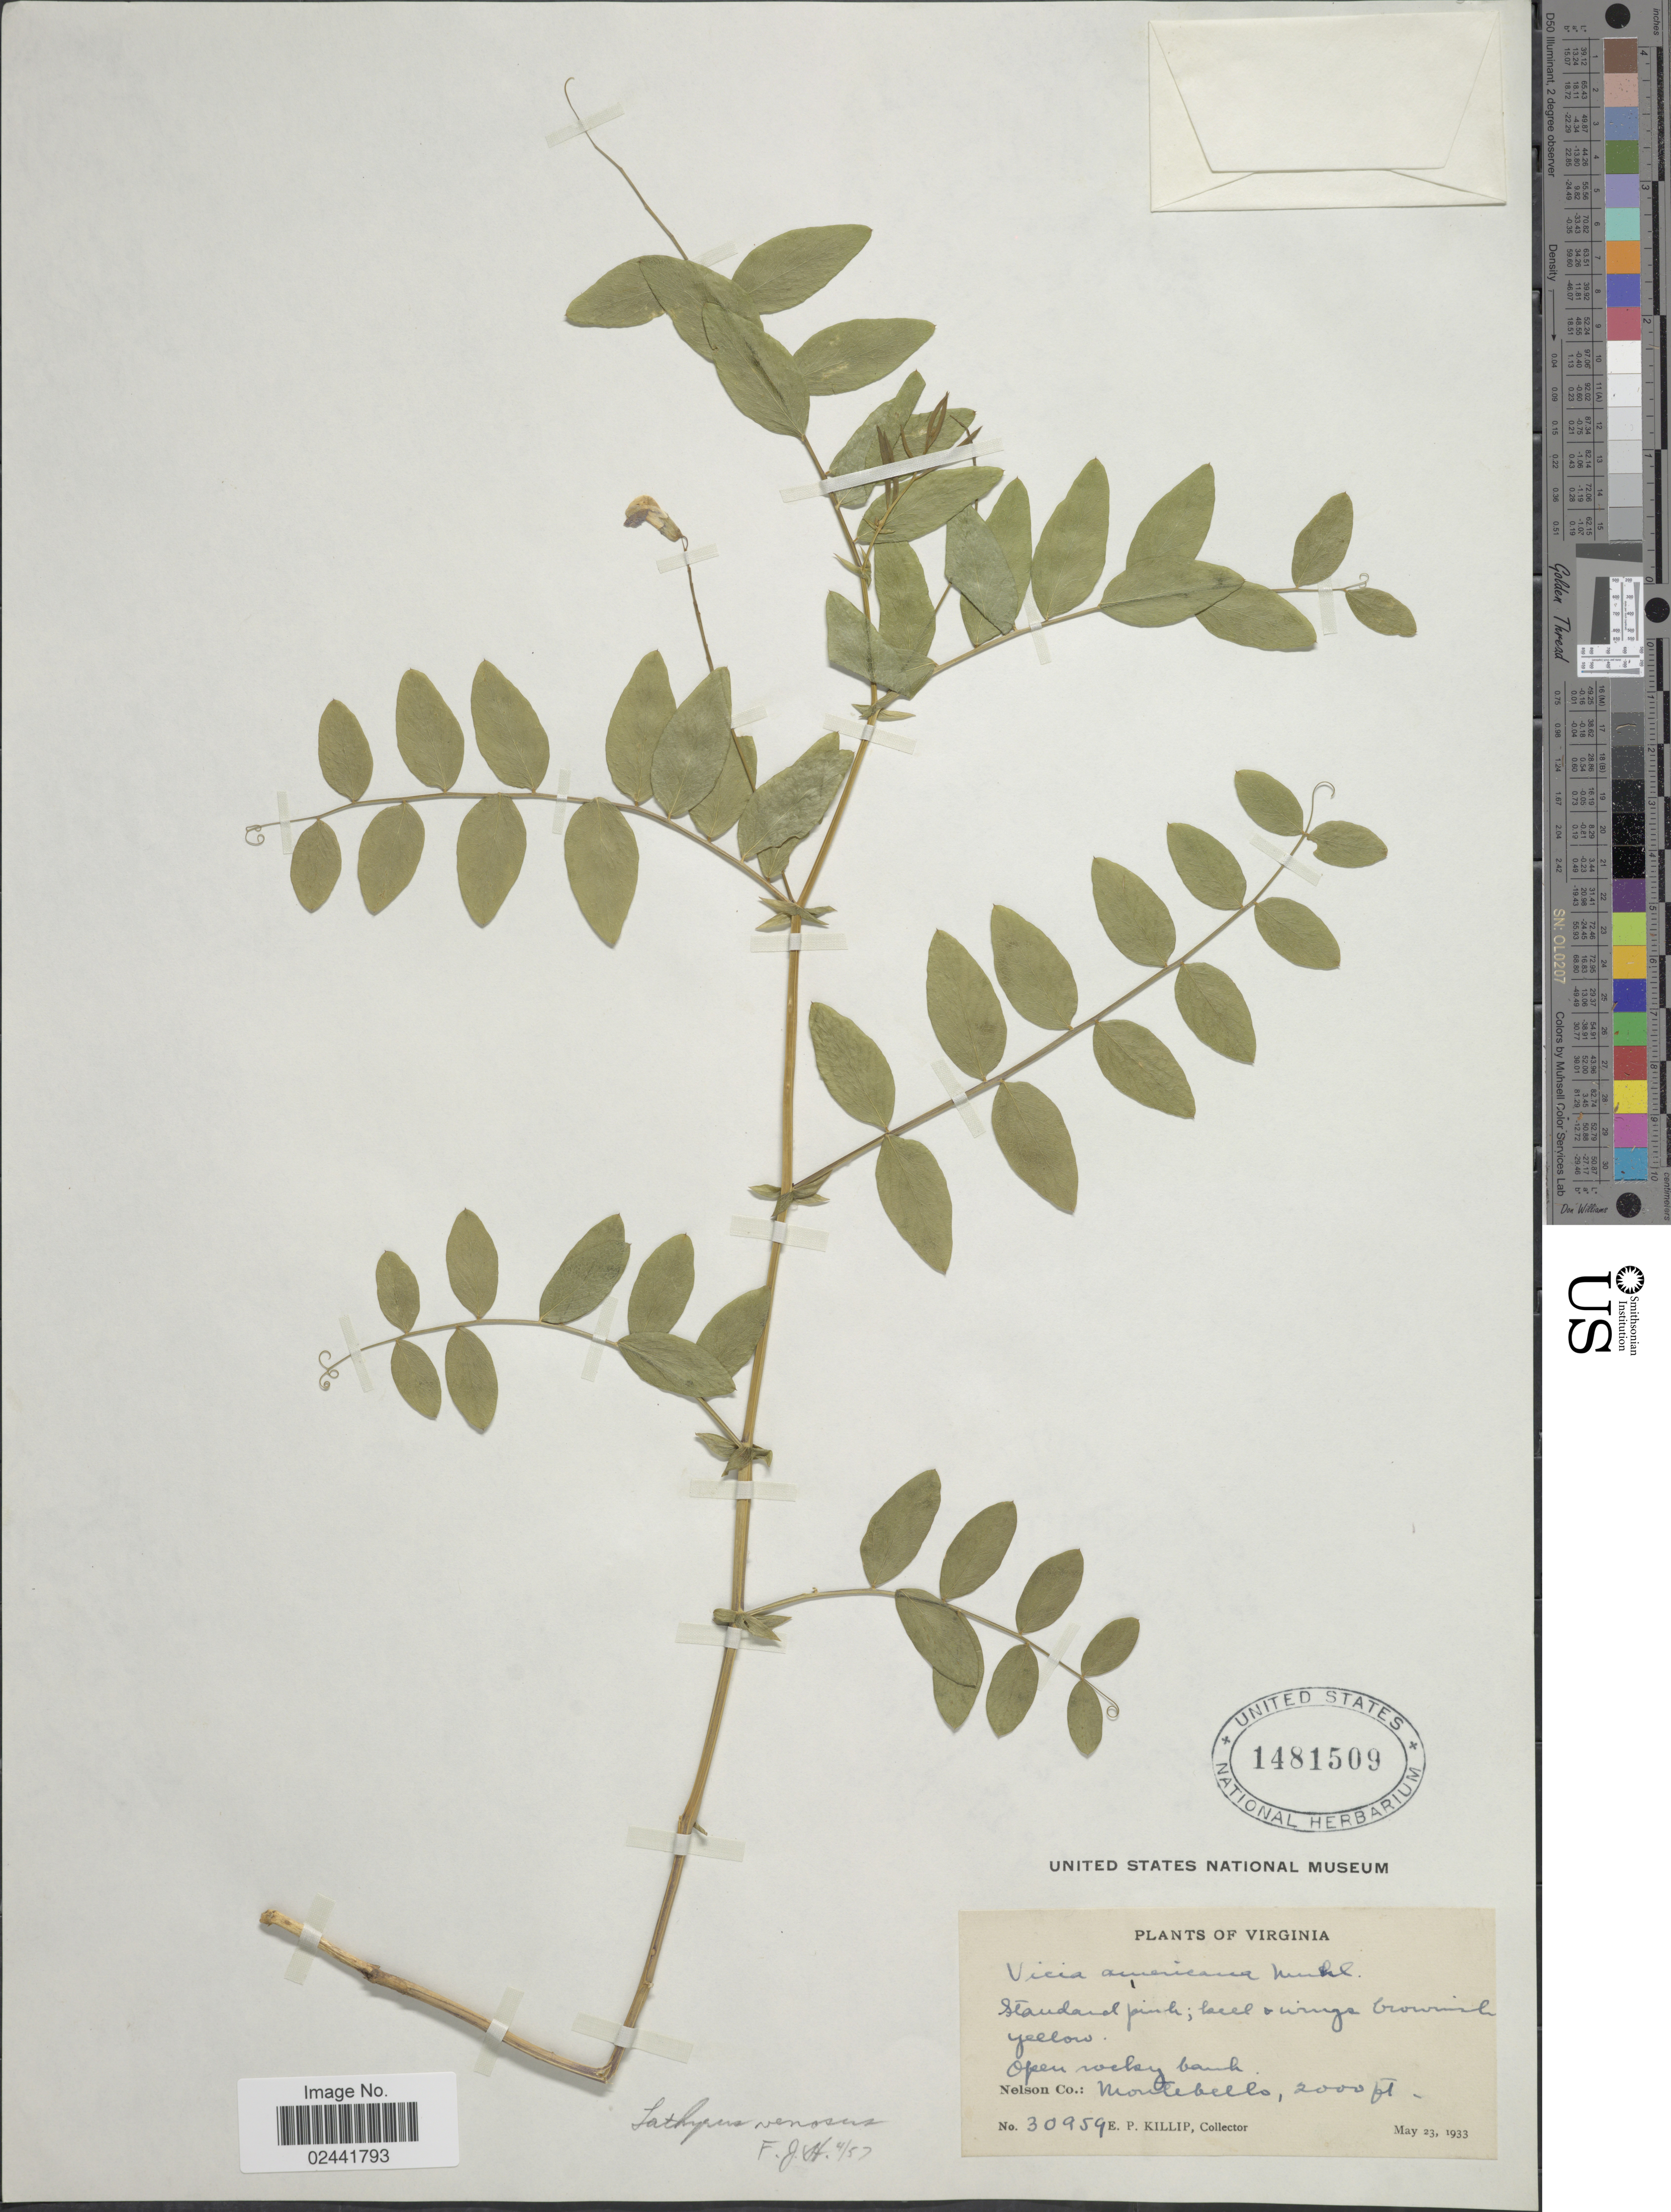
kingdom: Plantae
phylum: Tracheophyta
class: Magnoliopsida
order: Fabales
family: Fabaceae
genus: Lathyrus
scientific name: Lathyrus venosus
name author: Muhl. ex Willd.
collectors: E. P. Killip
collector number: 30959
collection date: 1933-05-23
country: United States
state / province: Virginia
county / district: Nelson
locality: Nelson Co.: Montebello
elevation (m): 610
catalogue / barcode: US 1481509